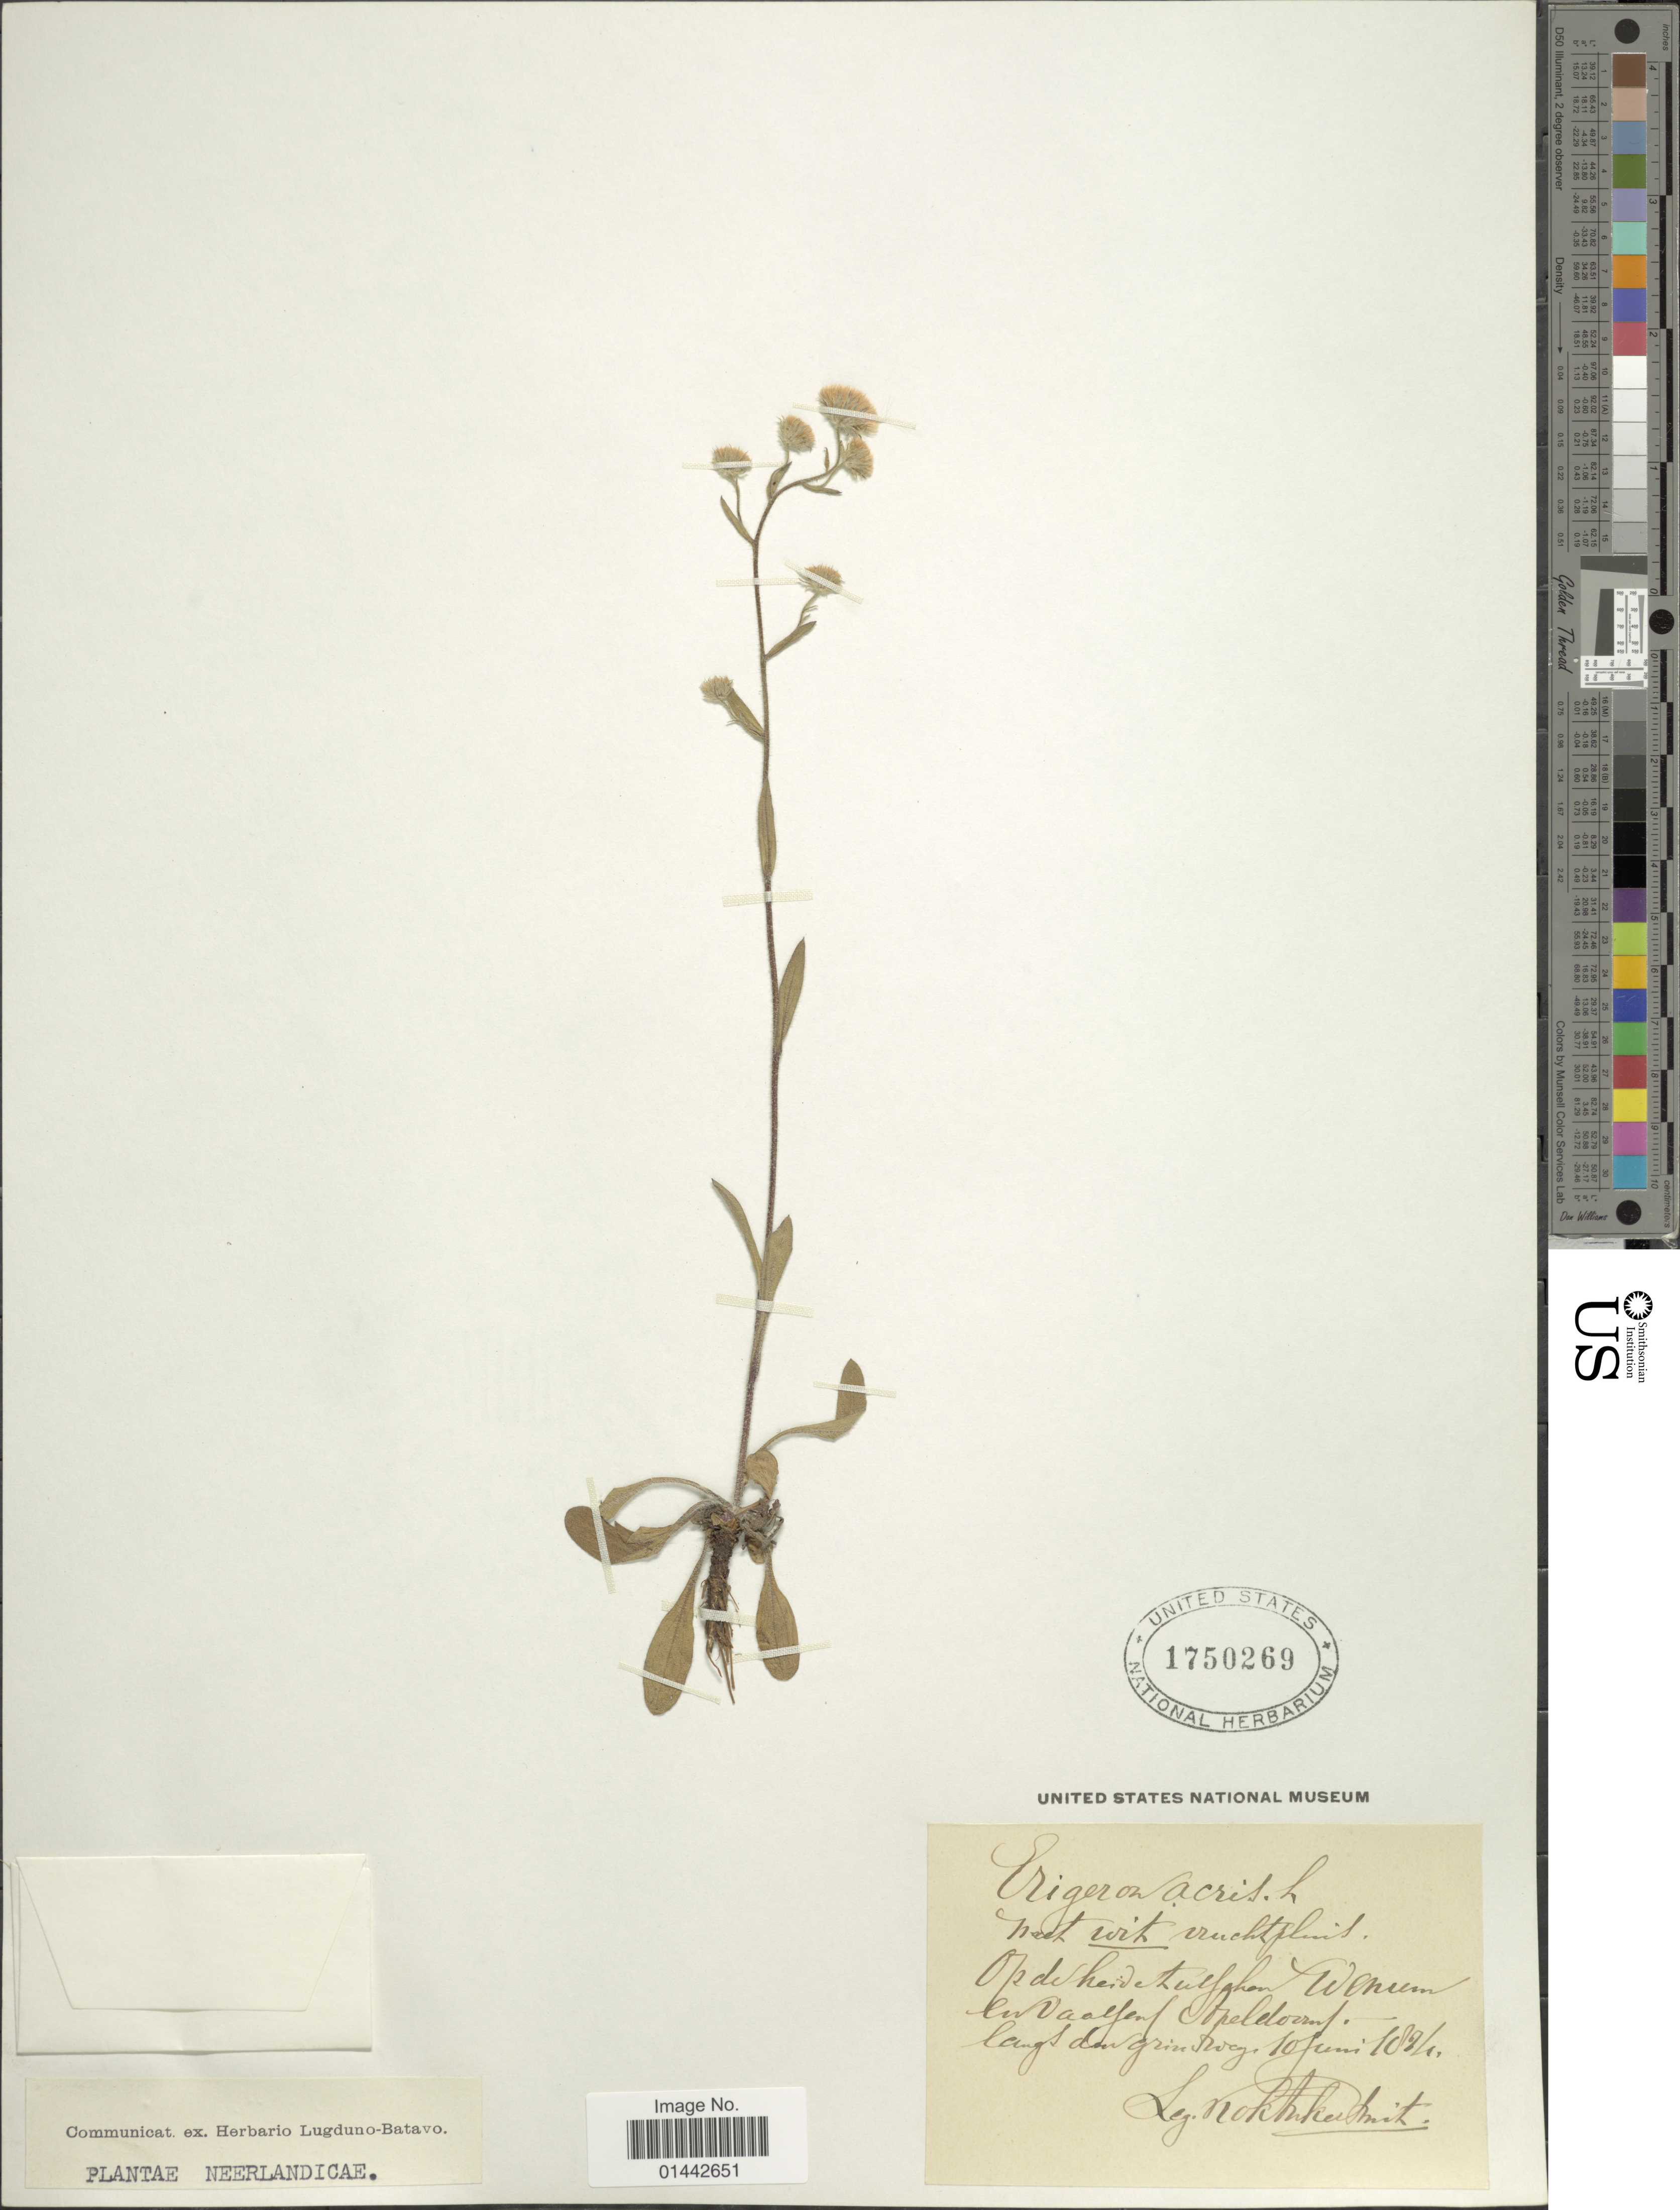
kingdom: Plantae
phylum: Tracheophyta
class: Magnoliopsida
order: Asterales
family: Asteraceae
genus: Erigeron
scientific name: Erigeron acris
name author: L.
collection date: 1826-06-10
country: Netherlands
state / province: Gelderland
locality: Op de heide tufghan Wenum en Vaalfen Apeldoorn langs dan grindweg. [interpreted]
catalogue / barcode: US 1750269